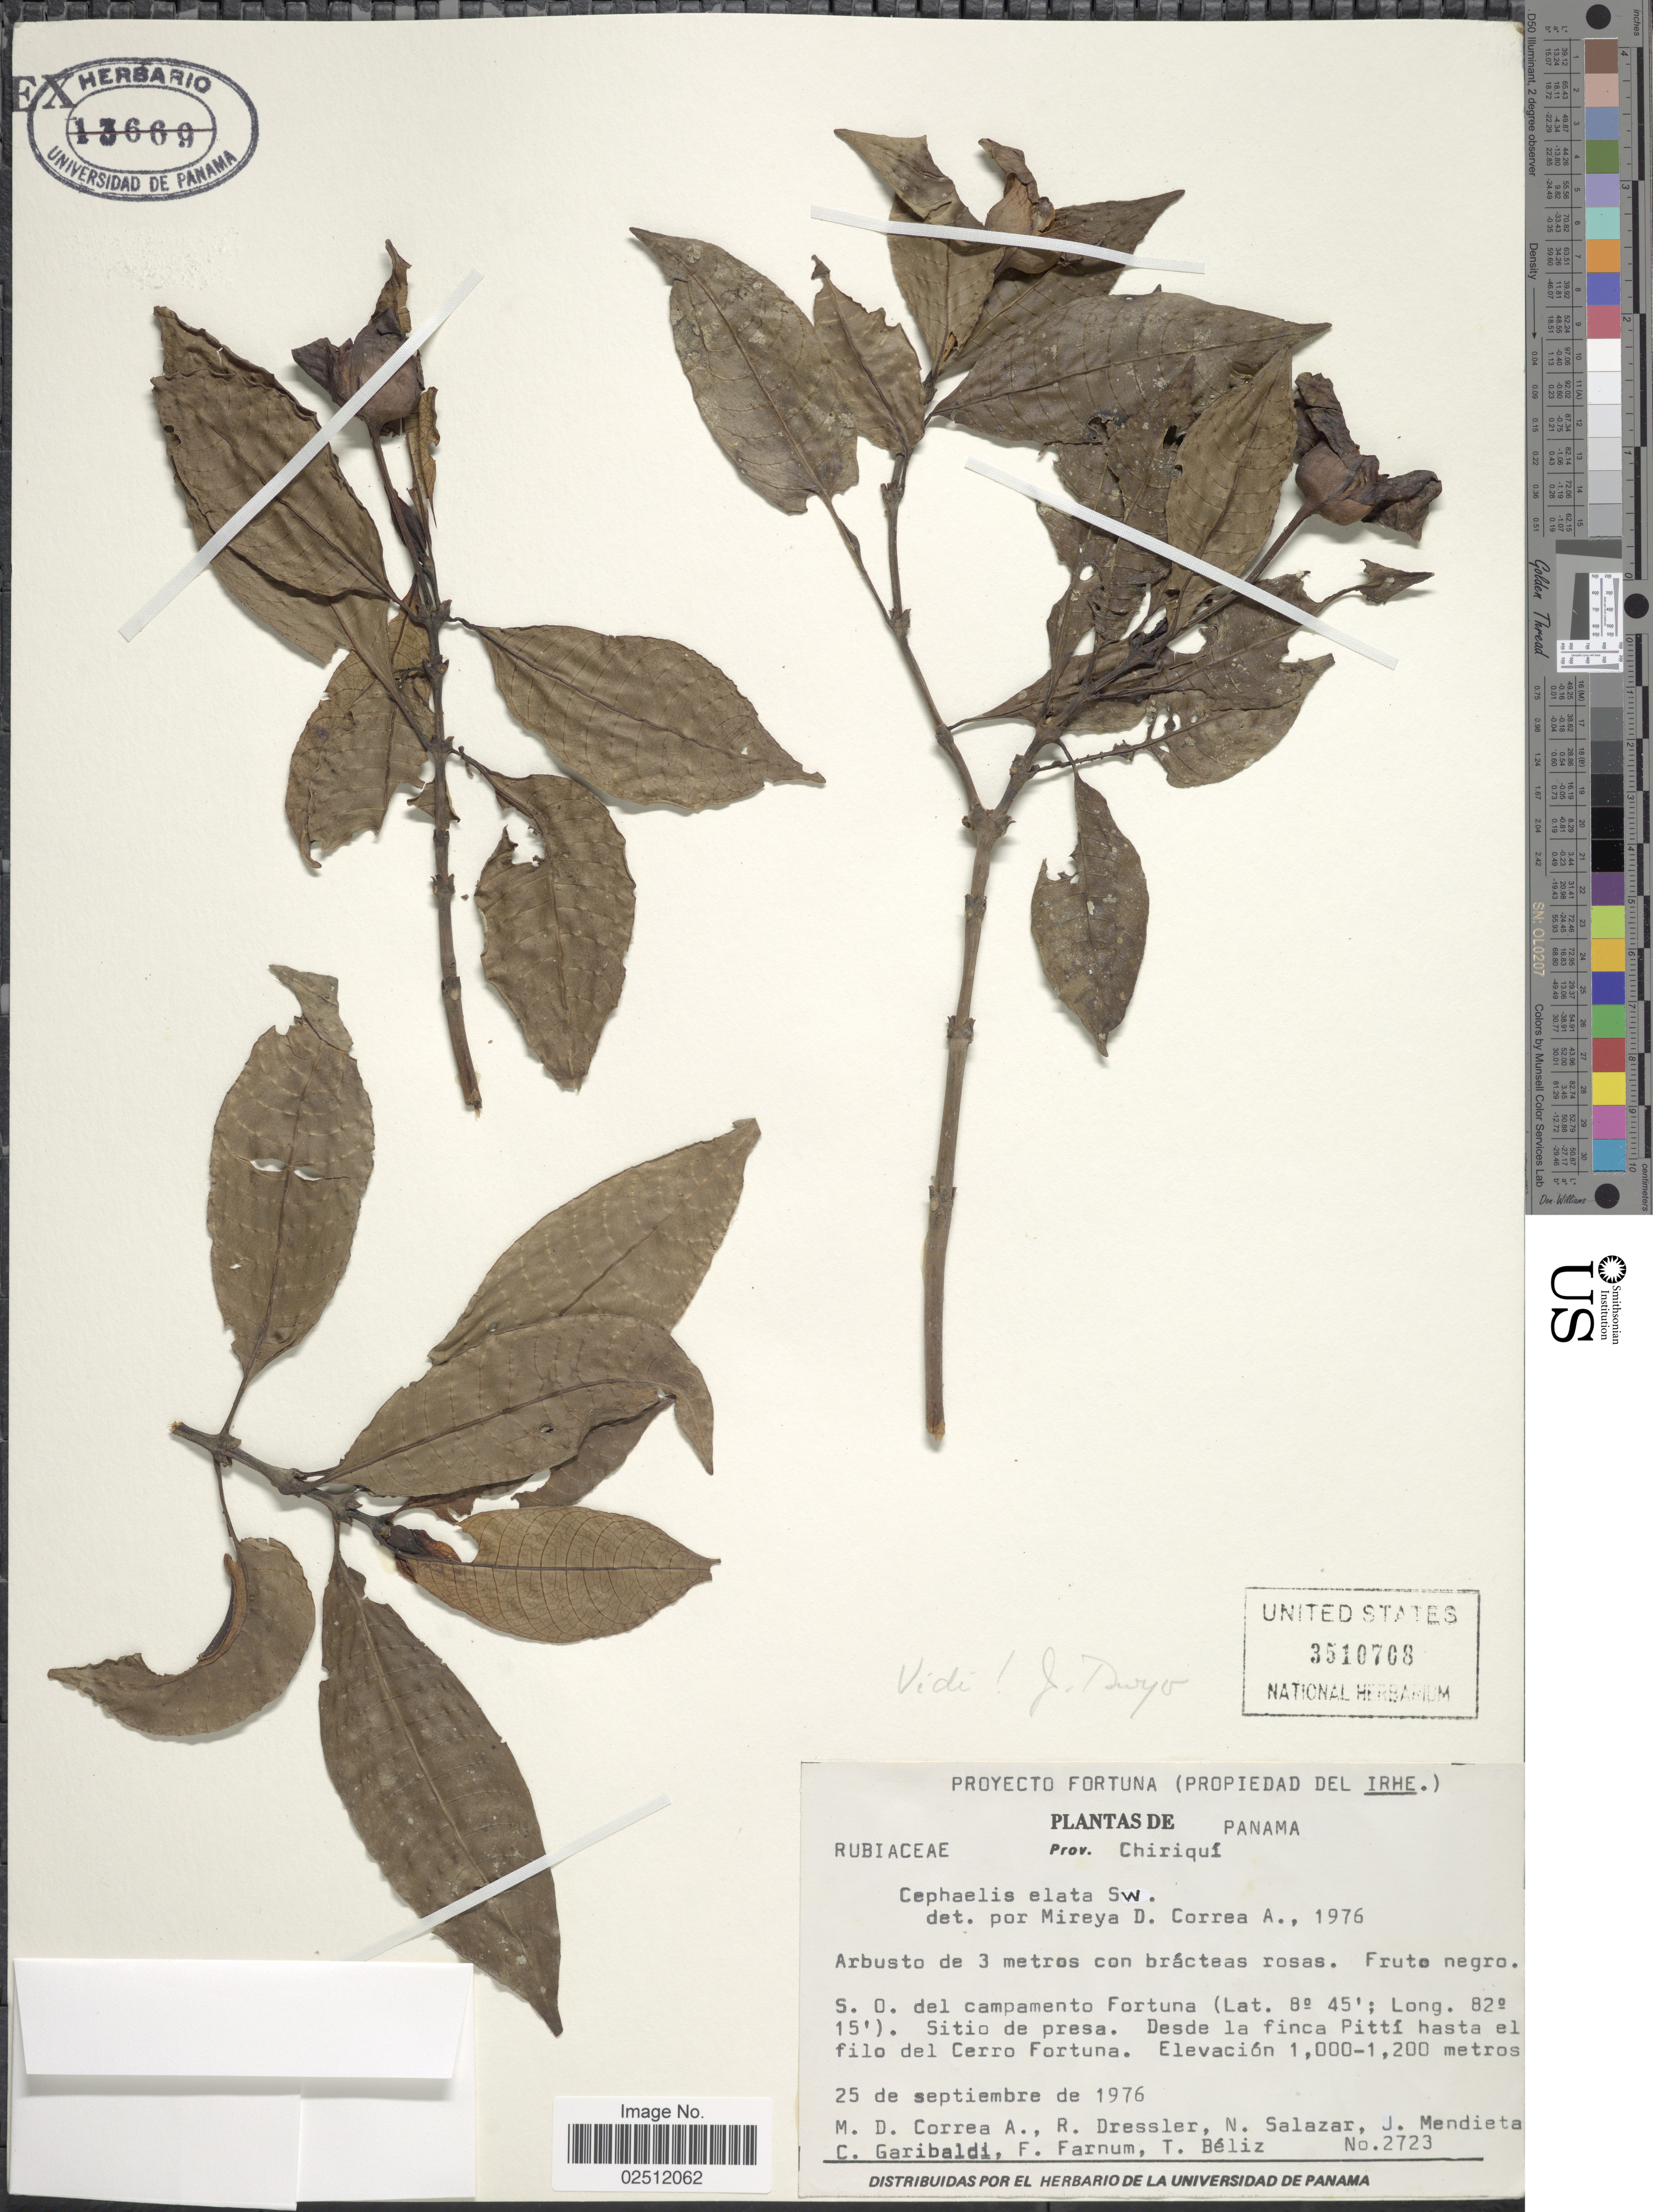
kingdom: Plantae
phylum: Tracheophyta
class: Magnoliopsida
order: Gentianales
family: Rubiaceae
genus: Psychotria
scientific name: Psychotria elata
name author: (Sw.) Hammel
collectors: M. D. Corrêa-A., R. Dressler, N. Salazar & J. Mendieta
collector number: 2723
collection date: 1976-09-25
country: Panama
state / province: Chiriqui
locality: S.O. del campamento Fortuna. Sitio de presa. Desde la finca Pittí hasta el filo del Cerro Fortuna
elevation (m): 1000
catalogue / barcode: US 3510708